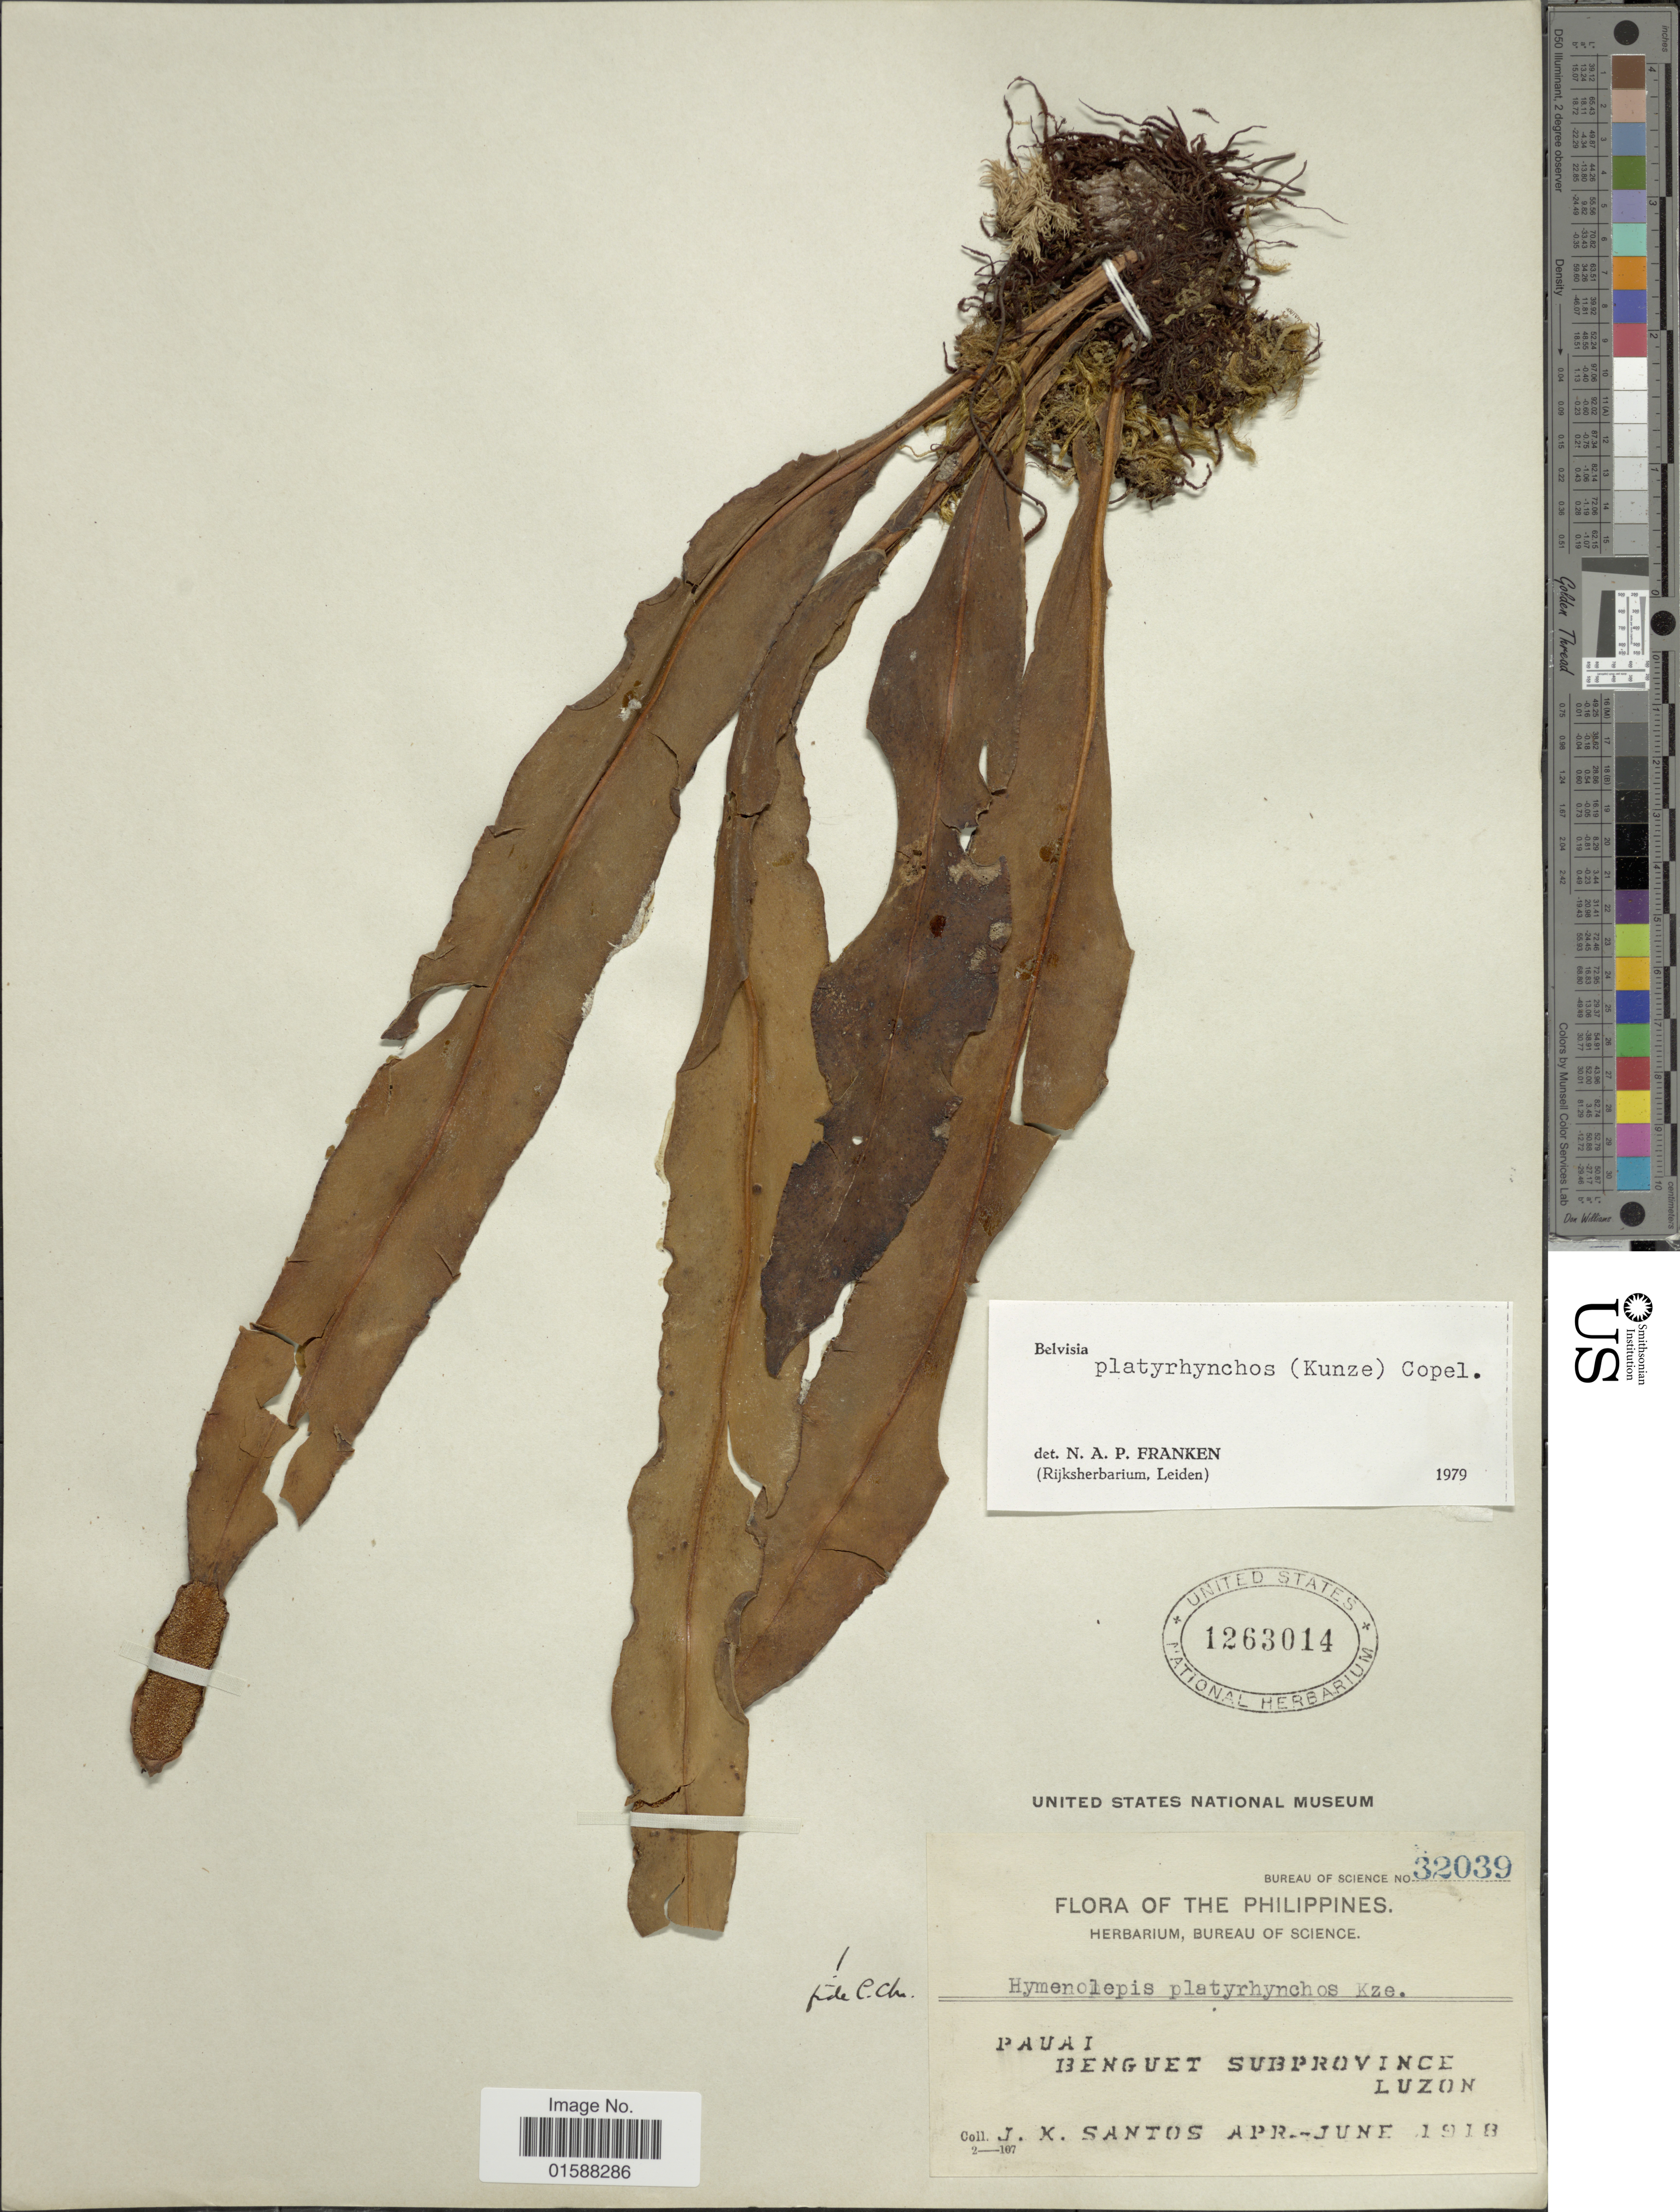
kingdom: Plantae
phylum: Tracheophyta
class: Polypodiopsida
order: Polypodiales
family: Polypodiaceae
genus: Lepisorus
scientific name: Lepisorus platyrhynchos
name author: (J. Sm. ex Kunze) Li S. Wang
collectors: J. K. Santos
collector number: Bureau of Science 32039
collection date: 1918-04/1918-06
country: Philippines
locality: Pauai. Benguet Subprovince. Luzon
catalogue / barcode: US 1263014